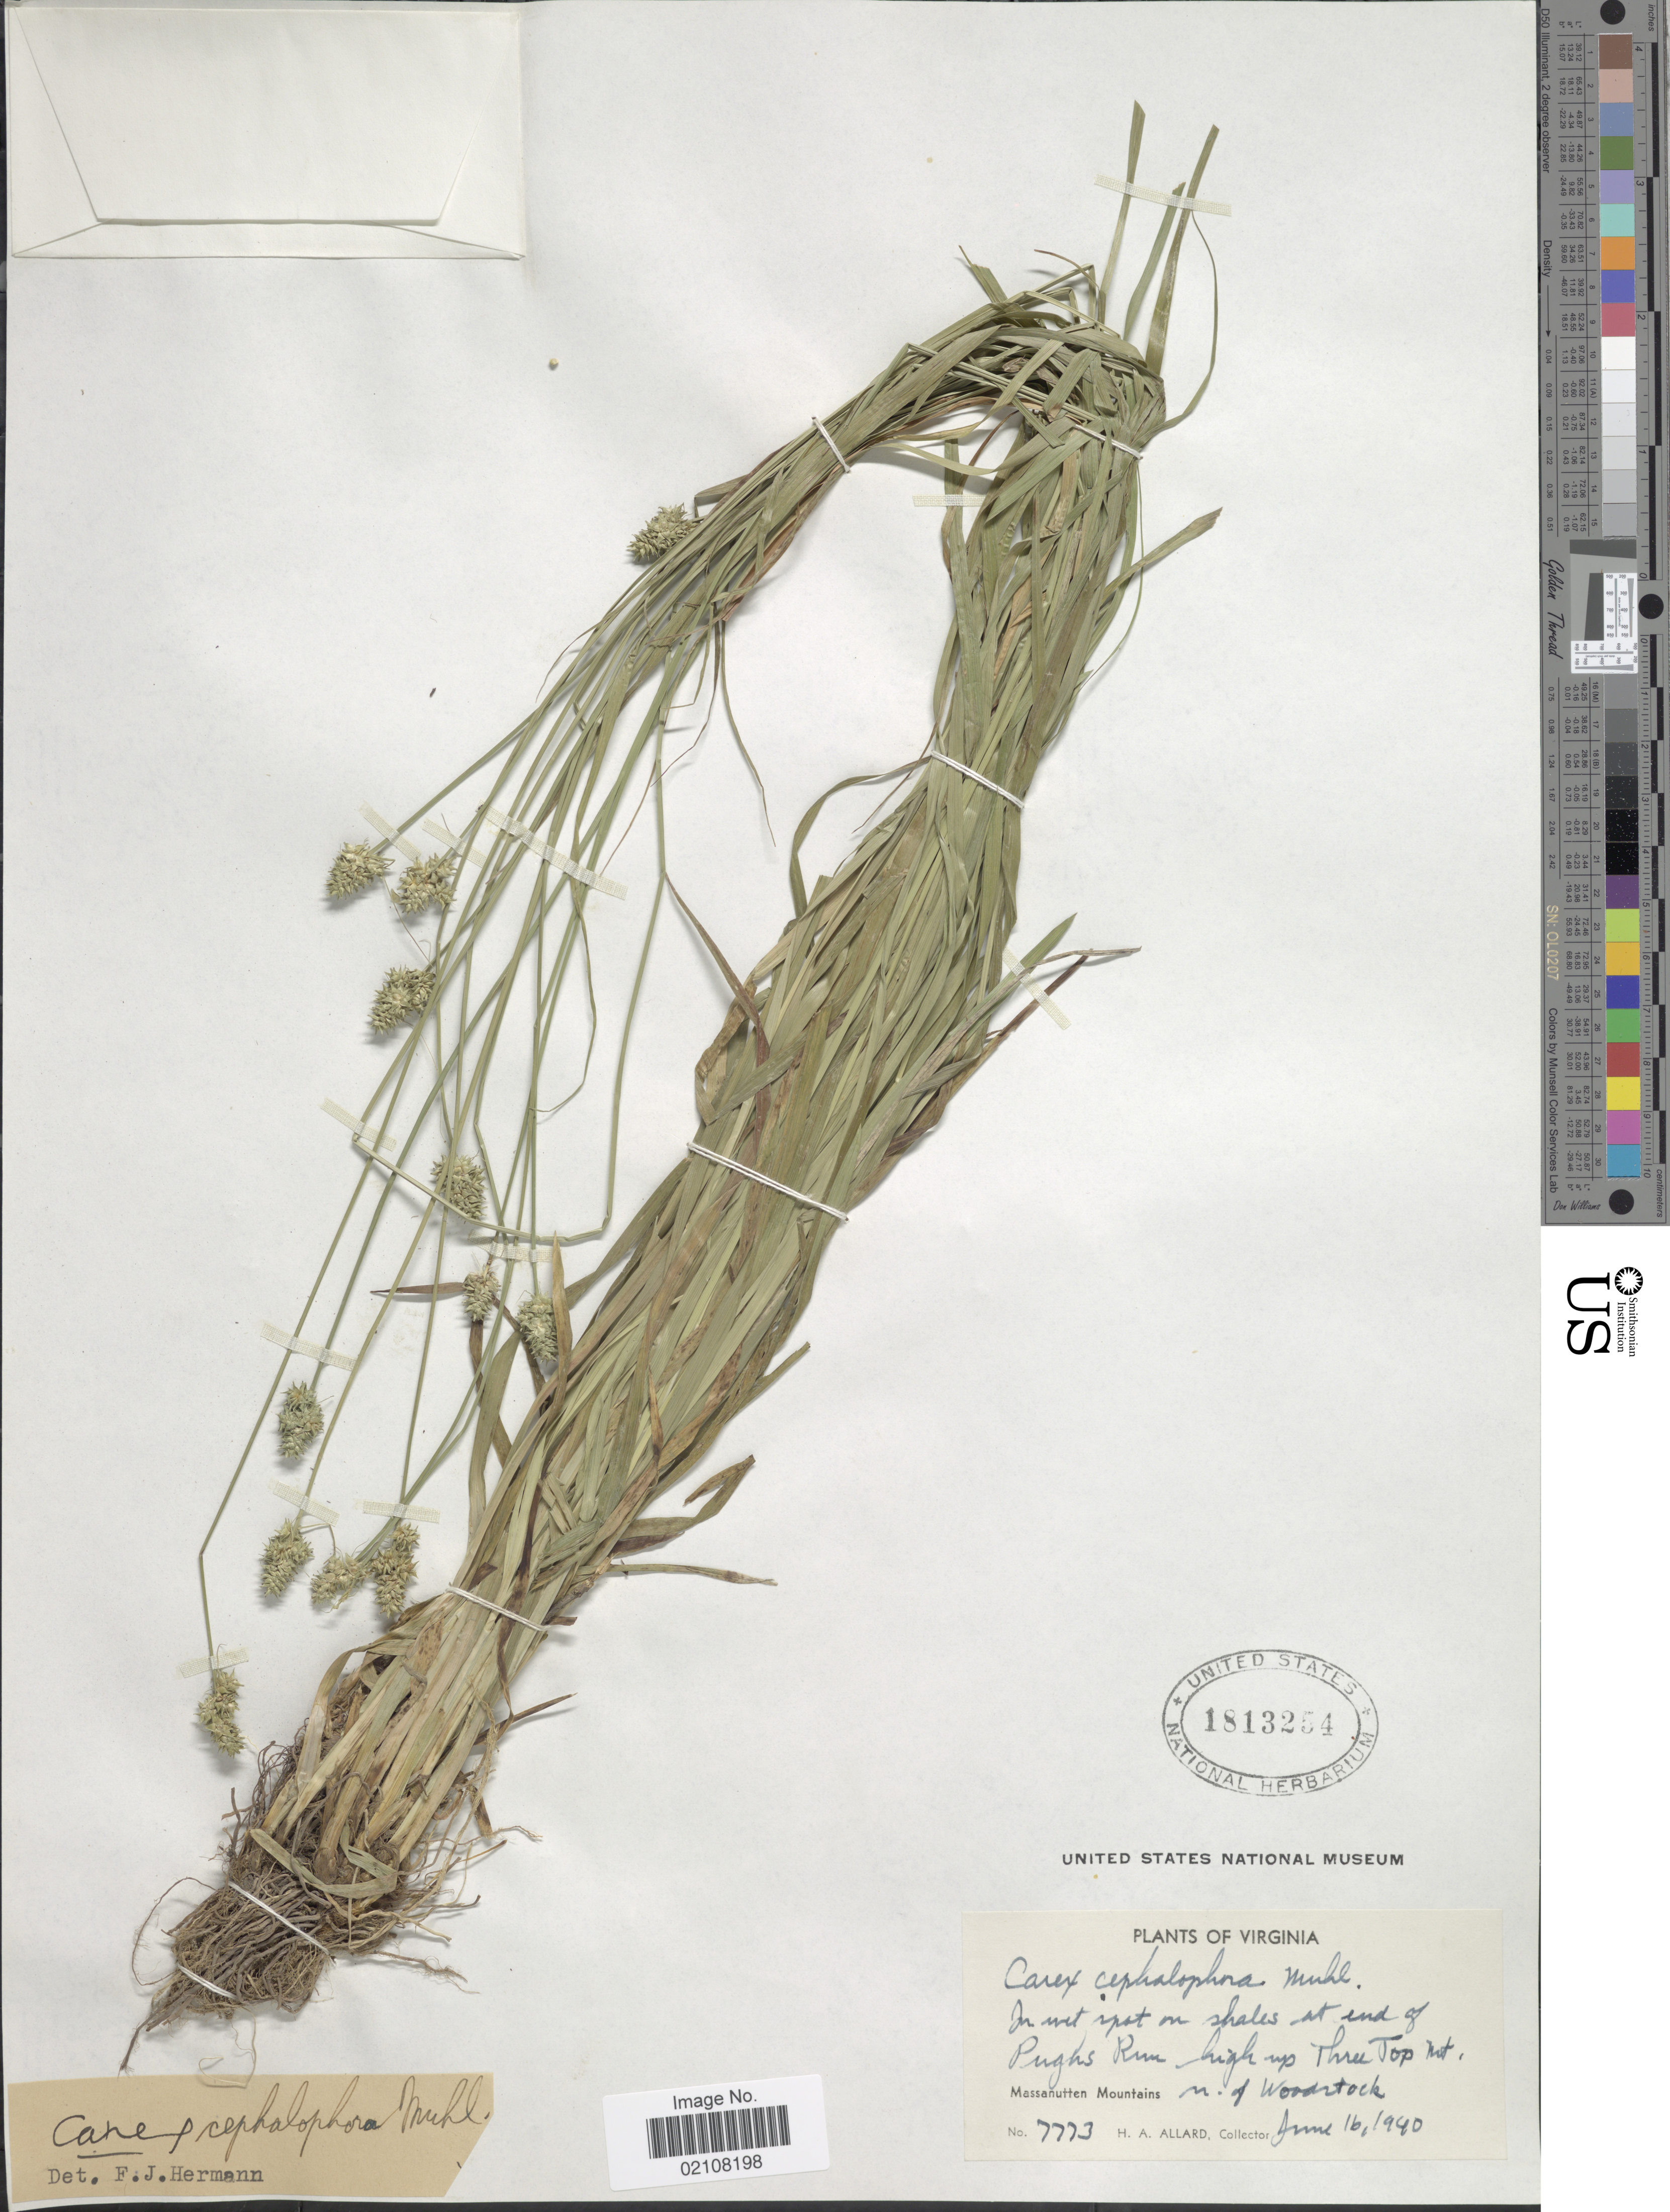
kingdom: Plantae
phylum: Tracheophyta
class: Liliopsida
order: Poales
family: Cyperaceae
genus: Carex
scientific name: Carex cephalophora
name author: Muhl. ex Willd.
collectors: H. A. Allard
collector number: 7773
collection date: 1940-06-16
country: United States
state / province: Virginia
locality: In wet spt on shales at end of Pughs Run high up Three Top Mt., Massanutten Mountains, n. of Woodstock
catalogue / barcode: US 1813254